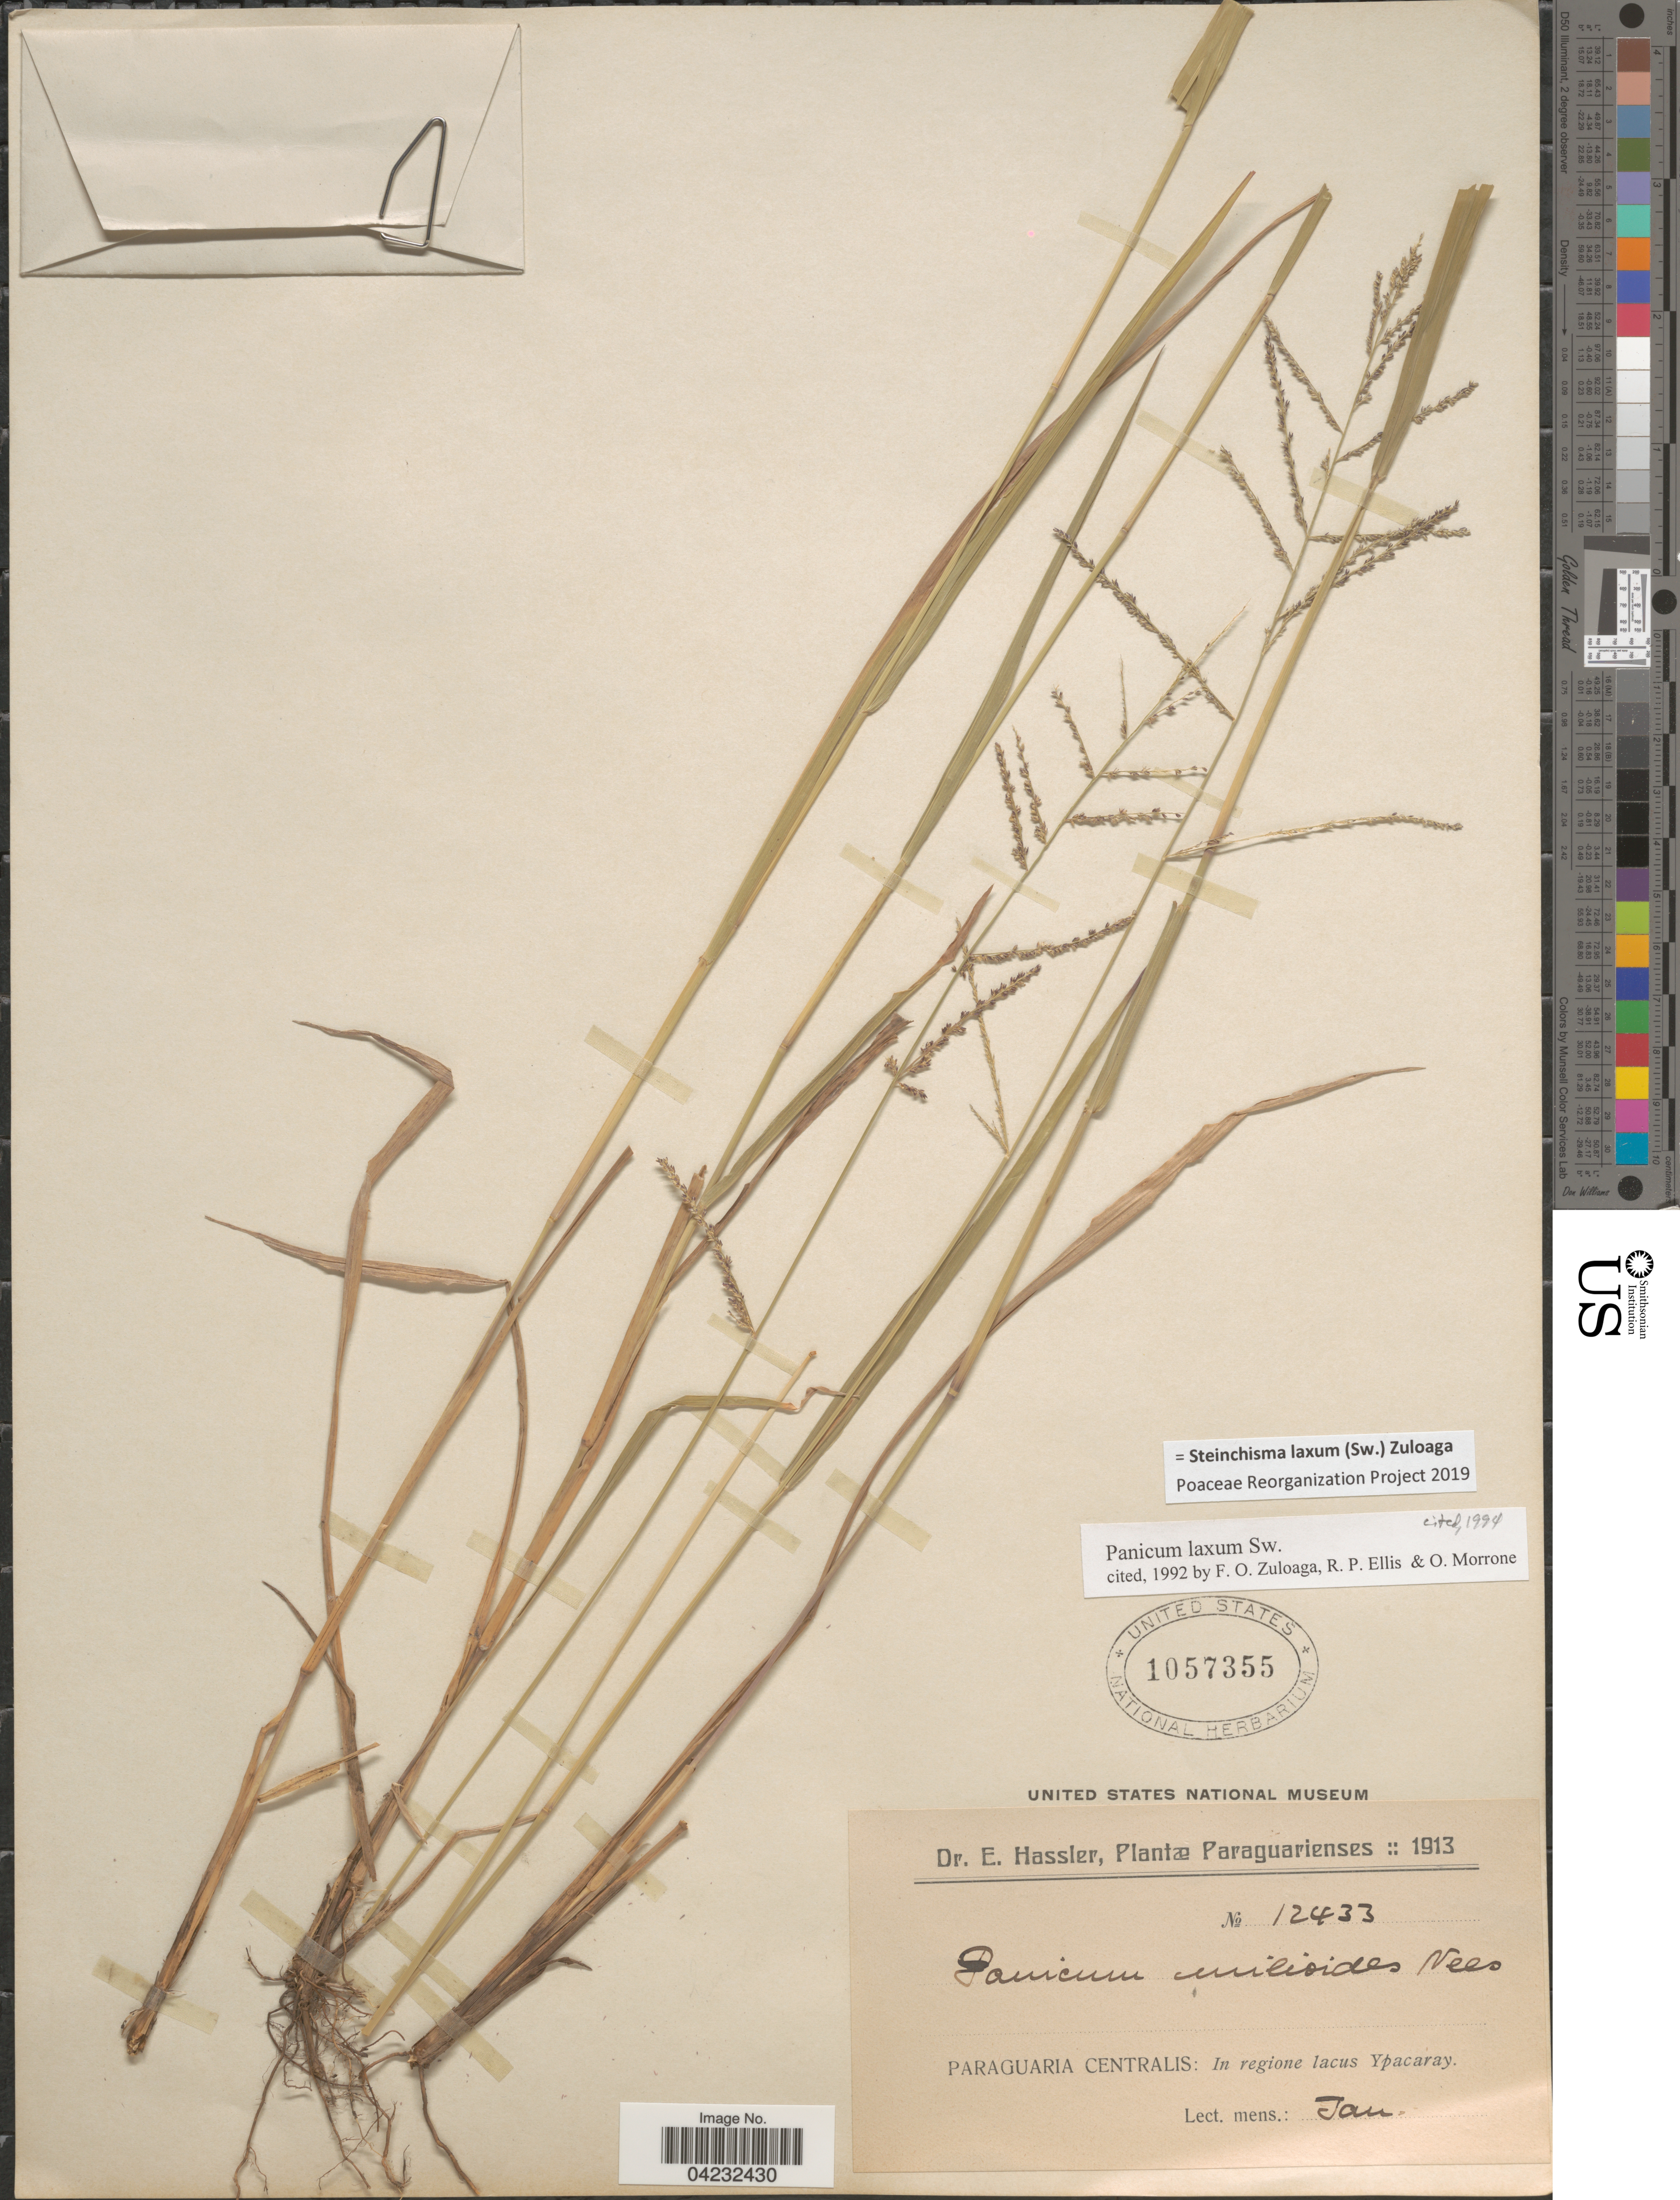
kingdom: Plantae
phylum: Tracheophyta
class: Liliopsida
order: Poales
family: Poaceae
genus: Steinchisma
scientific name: Steinchisma laxum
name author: (Sw.) Zuloaga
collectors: E. Hassler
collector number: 12433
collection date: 1913-01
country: Paraguay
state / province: Paraguari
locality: Paraguaria Centralis: In regione lacus Ypacaray.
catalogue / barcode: US 1057355